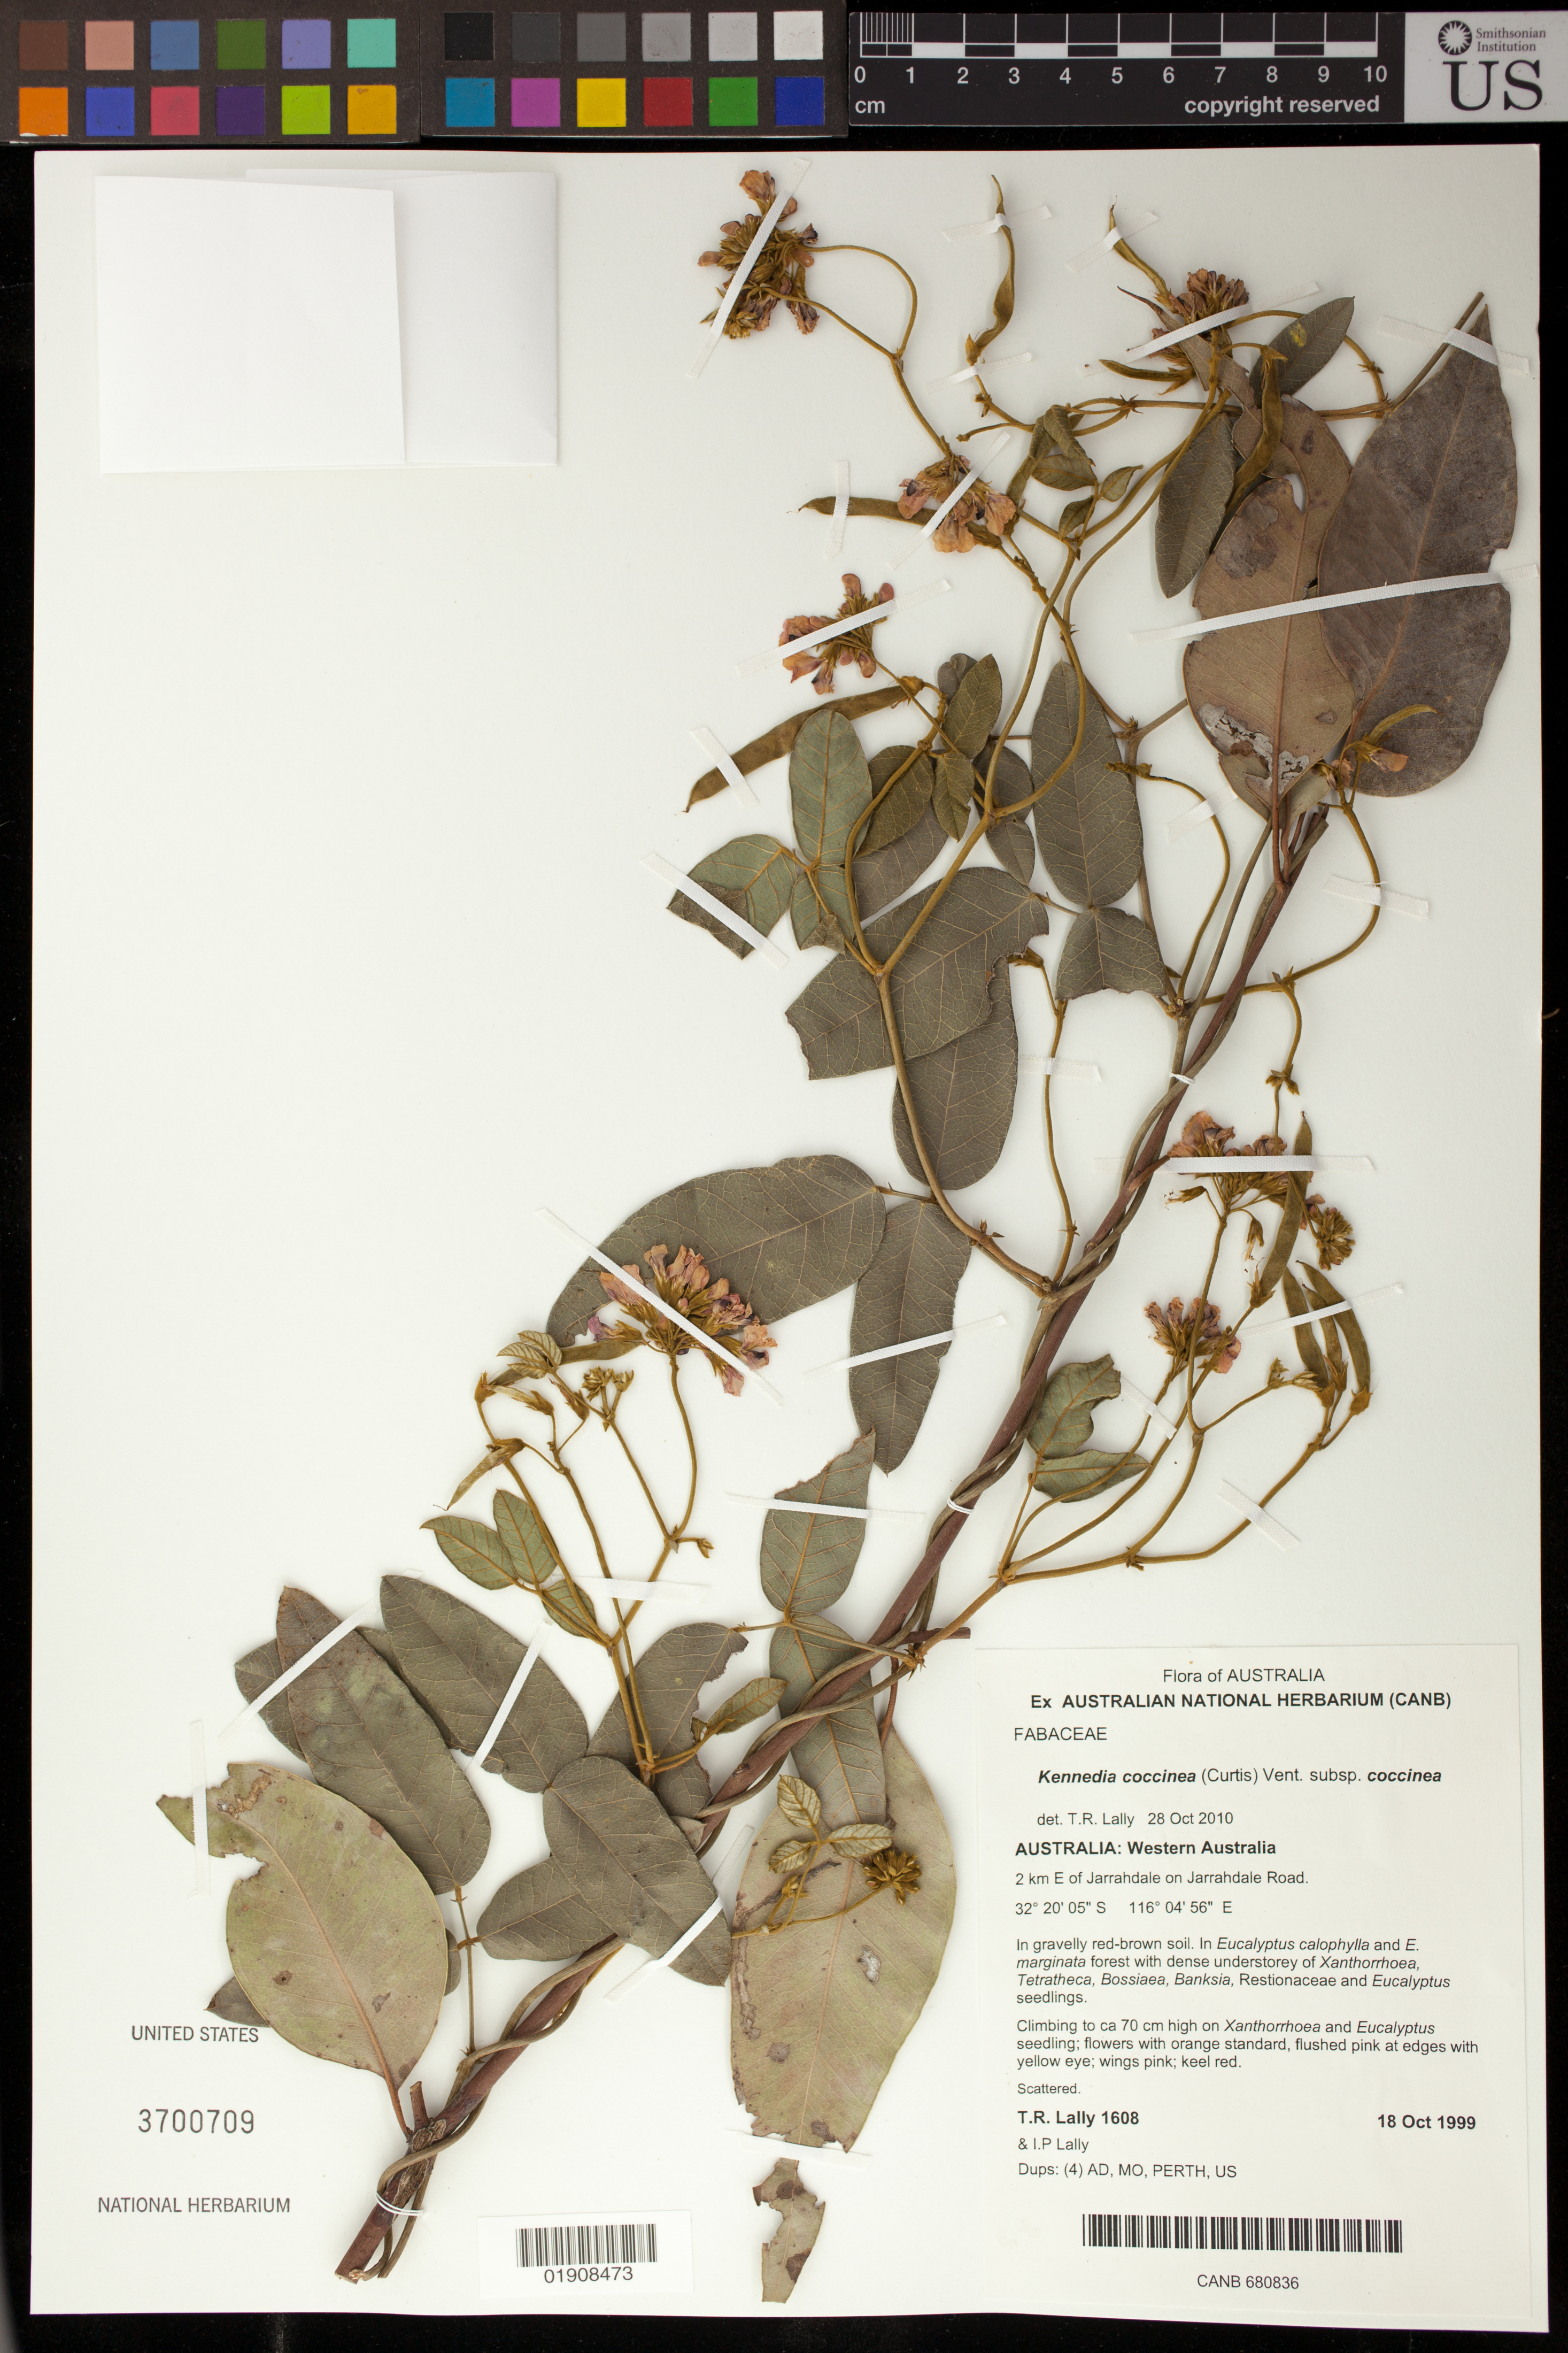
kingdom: Plantae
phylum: Tracheophyta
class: Magnoliopsida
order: Fabales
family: Fabaceae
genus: Kennedia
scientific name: Kennedia coccinea subsp. coccinea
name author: (Curtis) Vent.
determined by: Lally, T. R.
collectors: T. R. Lally & I. Lally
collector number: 1608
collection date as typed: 18 Oct 1999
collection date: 1999-10-18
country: Australia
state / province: Western Australia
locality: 2 km E of Jarrahdale on Jarrahdale Road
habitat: In gravelly red-brown soil.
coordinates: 32 20 05 S, 116 04 56 E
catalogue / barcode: US 3700709